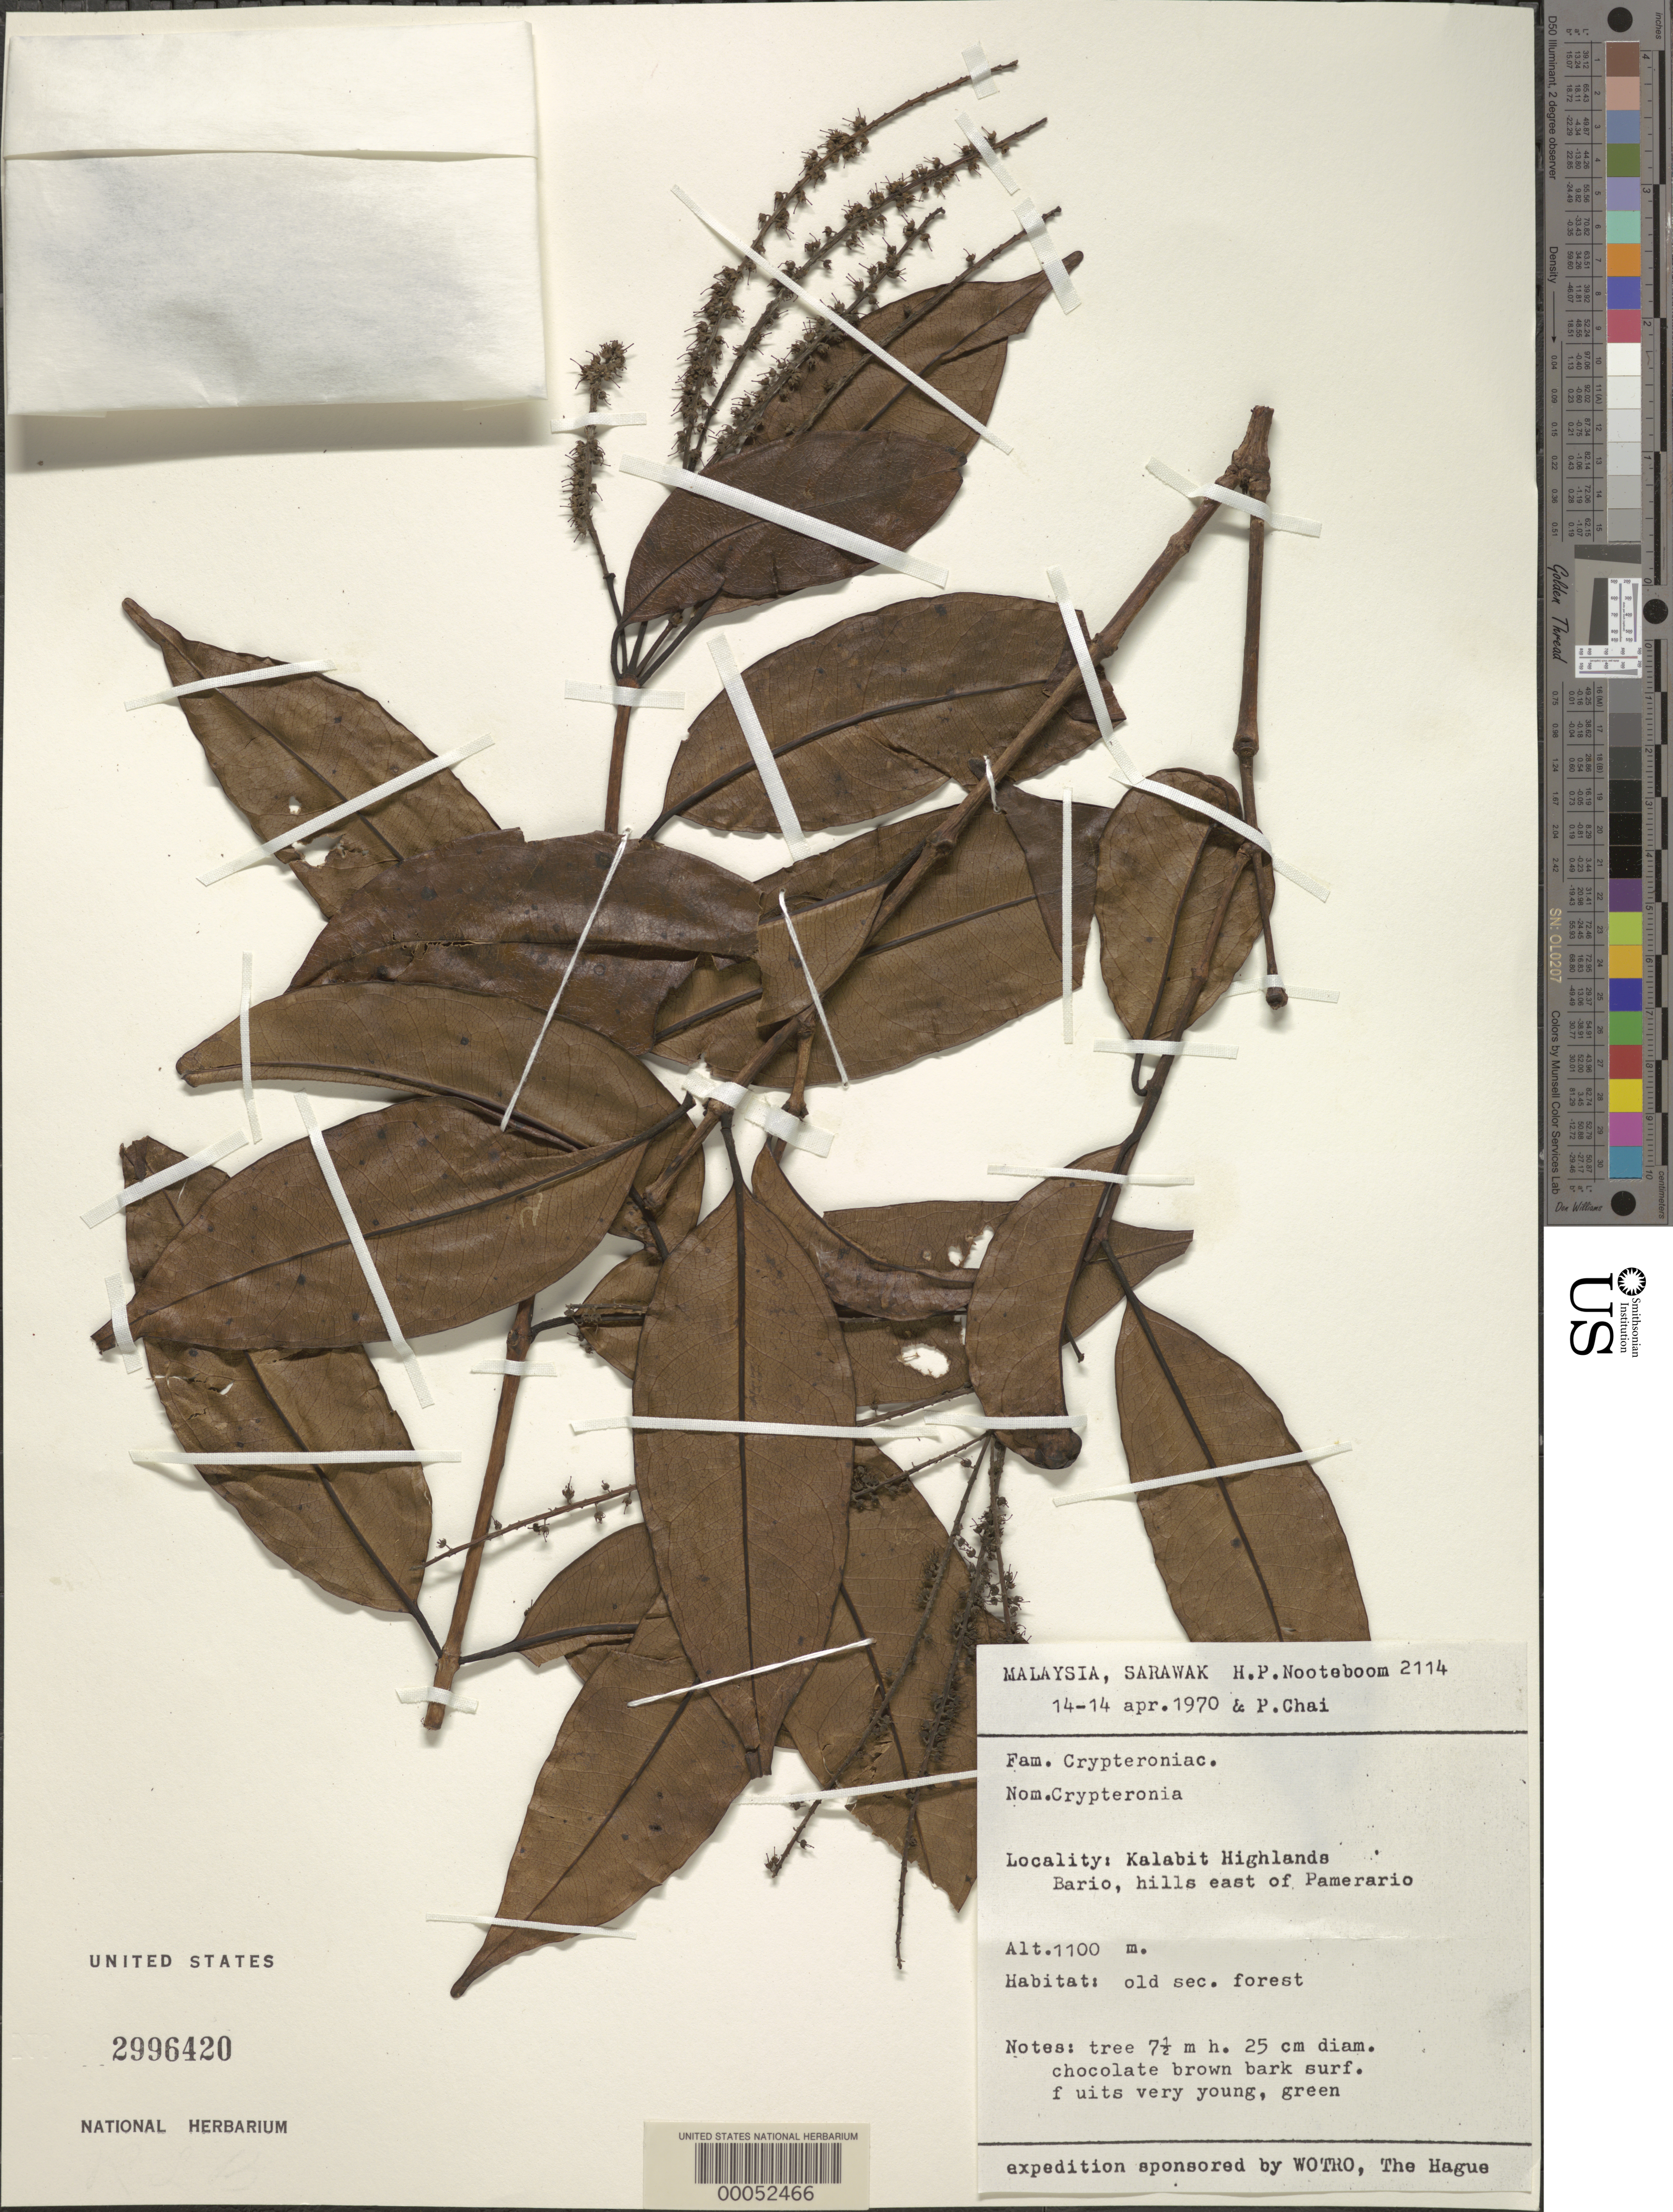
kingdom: Plantae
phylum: Tracheophyta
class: Magnoliopsida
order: Myrtales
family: Crypteroniaceae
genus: Crypteronia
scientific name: Crypteronia sp.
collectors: H. P. Nooteboom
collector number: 2114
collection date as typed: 14 Apr 1970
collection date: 1970-04-14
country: Malaysia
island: Borneo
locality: Kalabit highlands, barito, hills e of pamerario. [country: indonesia?]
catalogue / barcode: US 2996420